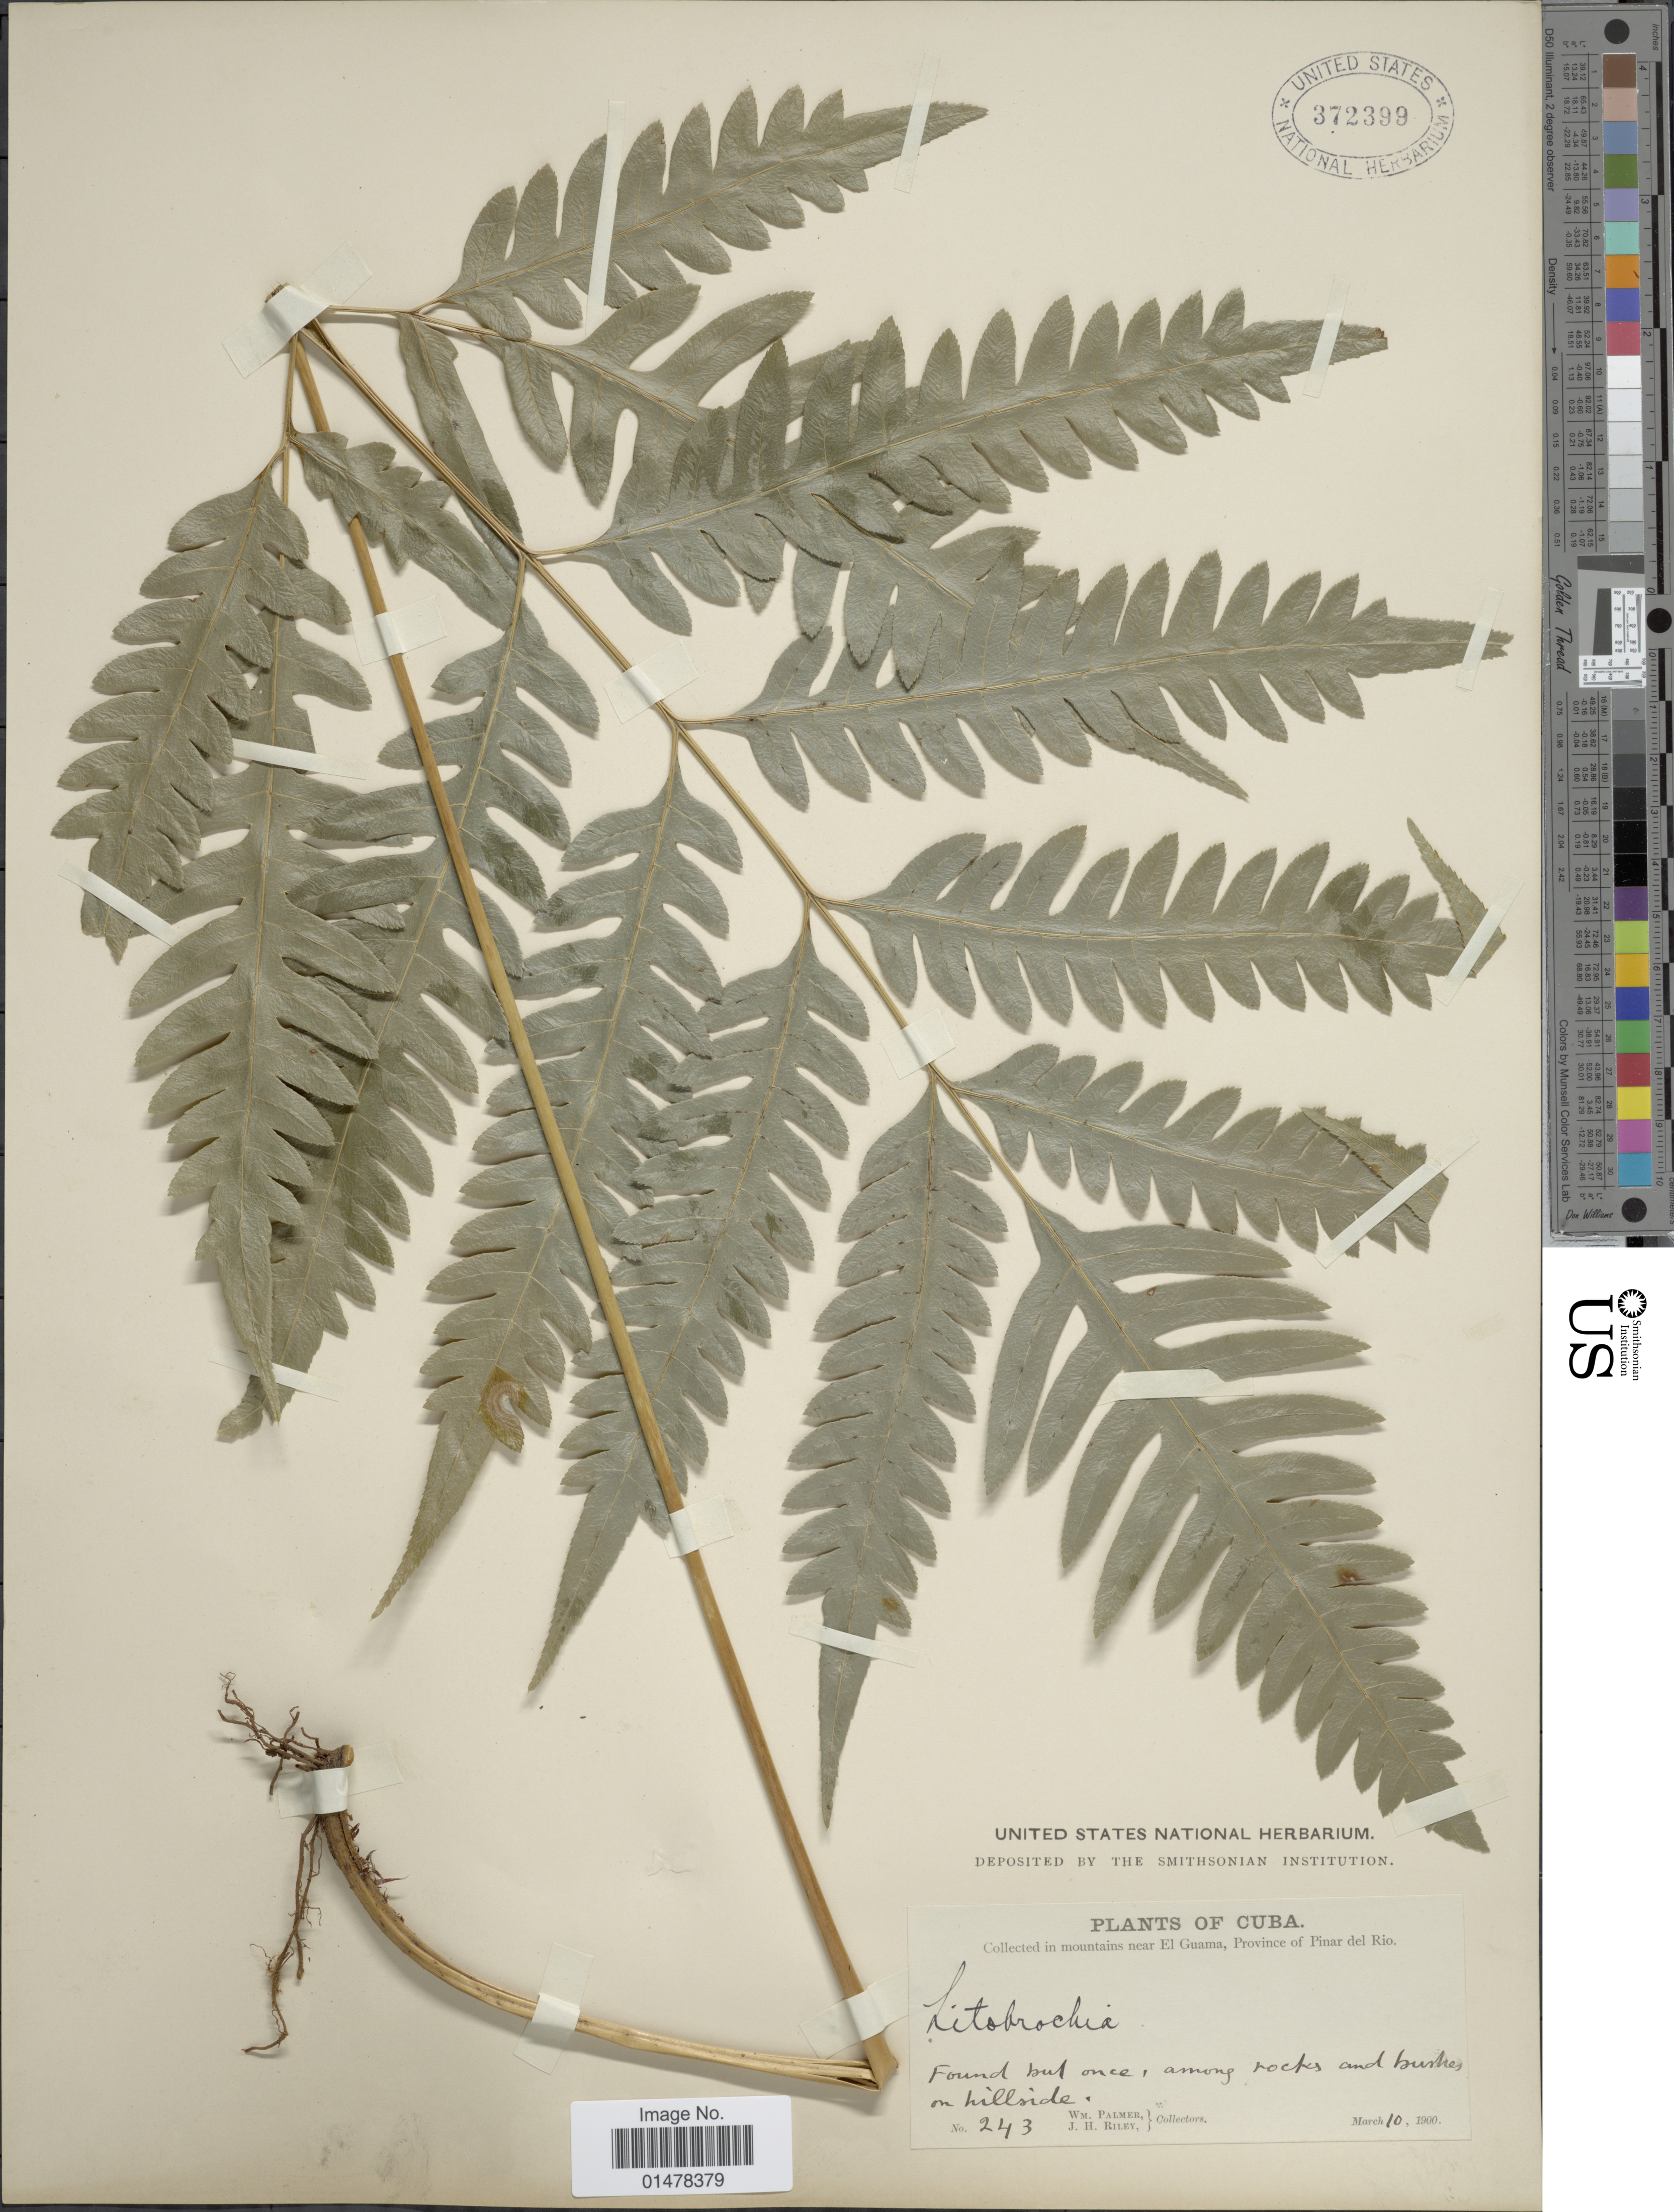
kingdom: Plantae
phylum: Tracheophyta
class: Polypodiopsida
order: Polypodiales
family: Pteridaceae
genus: Pteris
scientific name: Pteris altissima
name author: Poir.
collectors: W. Palmer & J. H. Riley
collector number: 243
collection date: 1900-03-10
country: Cuba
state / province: Pinar del Río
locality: Plants of Cuba, Mountains near El Guama, province of Pinar del Rio,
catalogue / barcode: US 327399